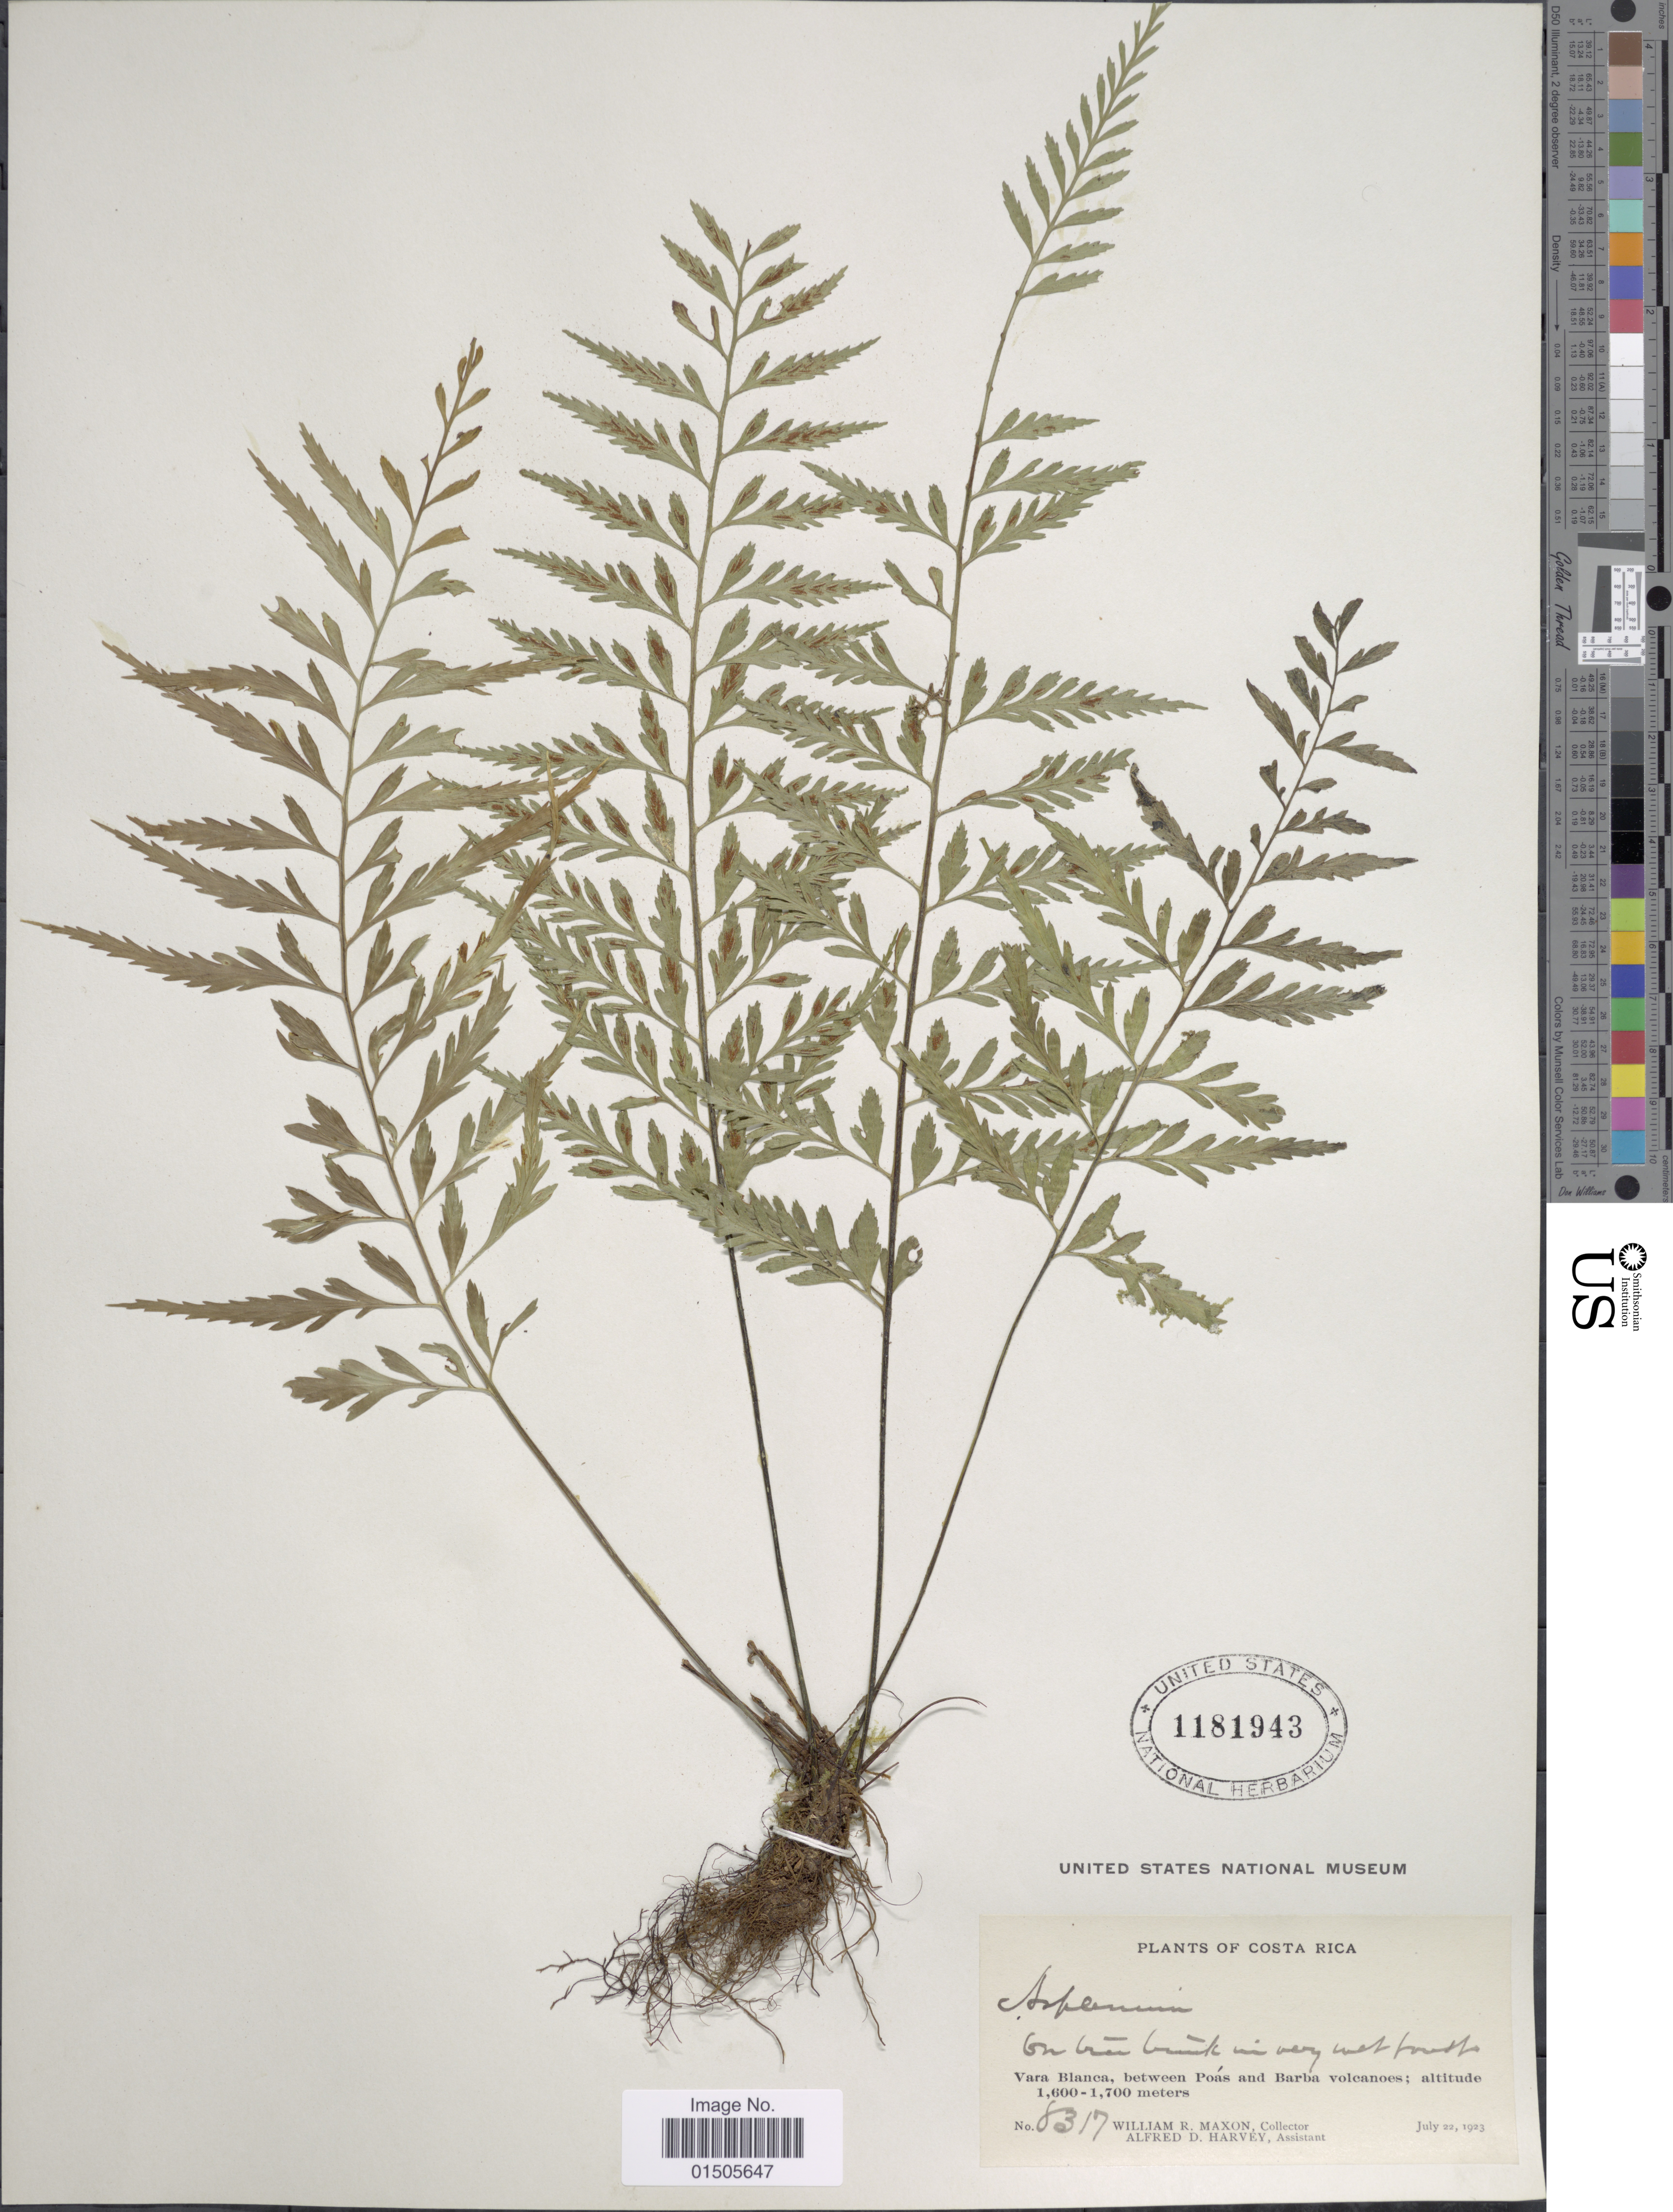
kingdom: Plantae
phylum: Tracheophyta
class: Polypodiopsida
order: Polypodiales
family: Aspleniaceae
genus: Asplenium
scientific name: Asplenium auritum var. moritzianum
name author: Hieron.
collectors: W. R. Maxon & A. D. Harvey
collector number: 8317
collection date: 1923-07-22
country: Costa Rica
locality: Vara Blanca, between Poas and Barba Volcanoes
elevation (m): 1600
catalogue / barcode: US 1181943